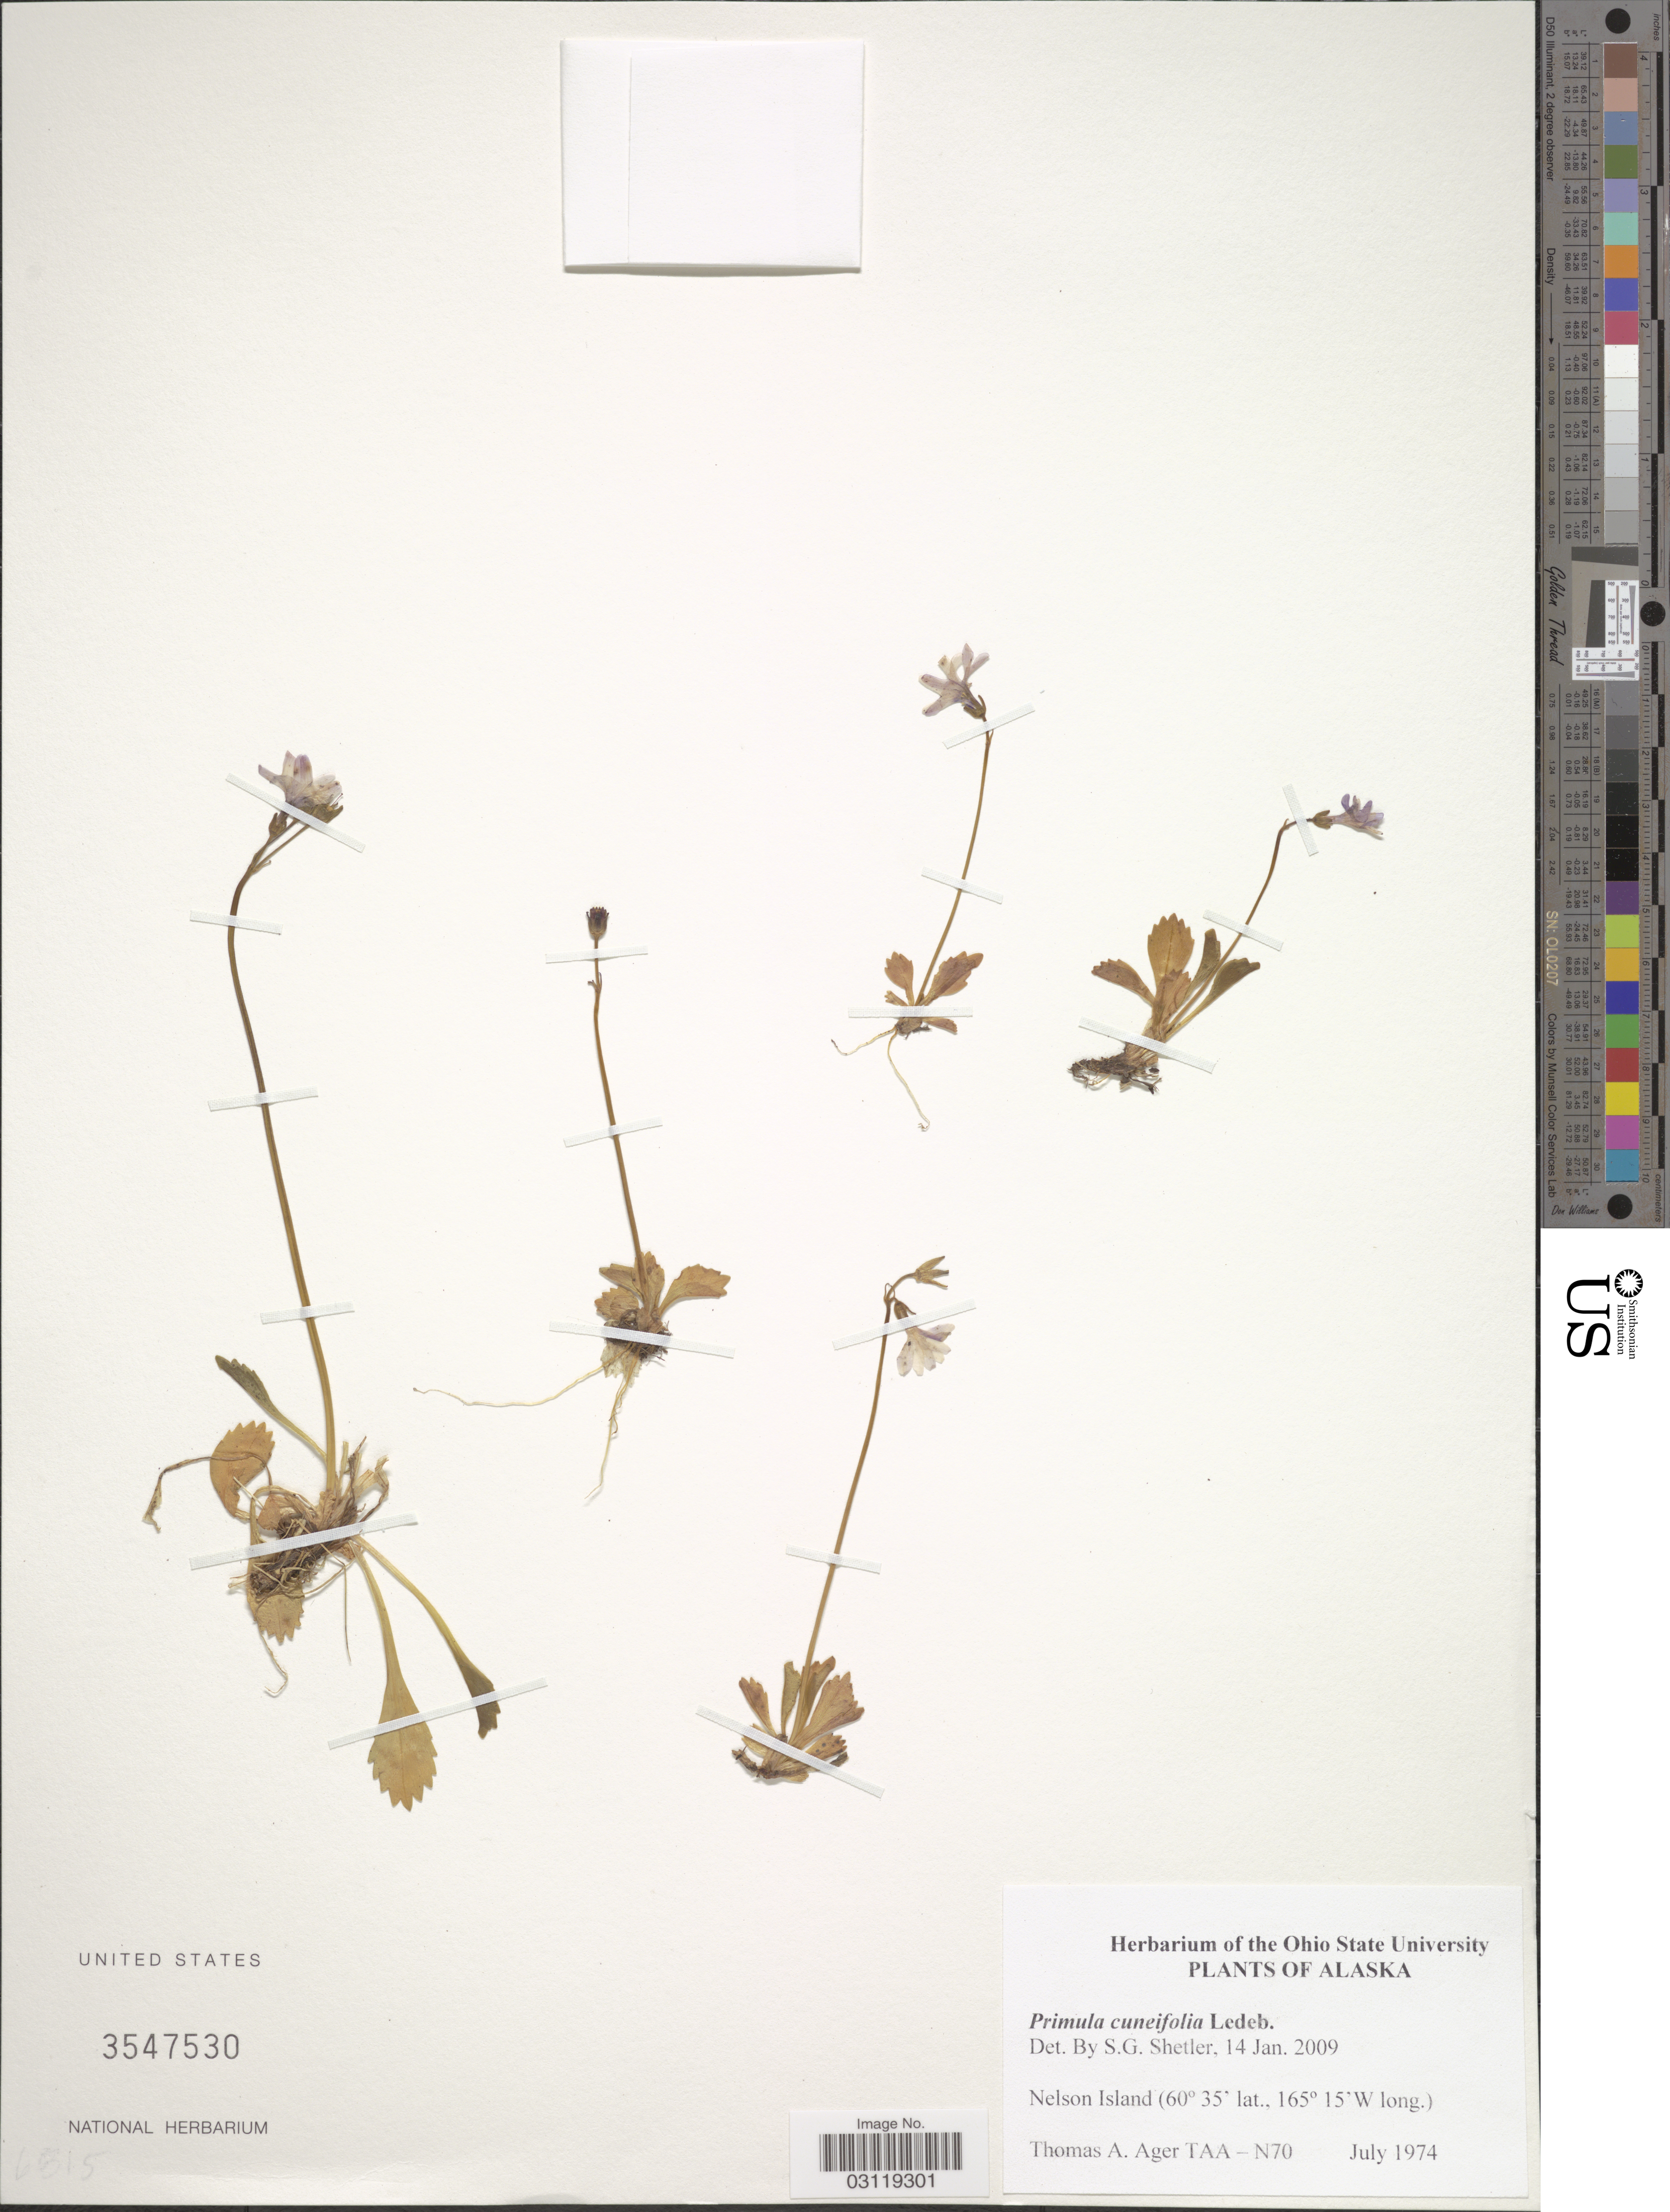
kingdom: Plantae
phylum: Tracheophyta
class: Magnoliopsida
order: Ericales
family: Primulaceae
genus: Primula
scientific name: Primula cuneifolia subsp. cuneifolia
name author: Ledeb.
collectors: T. A. Ager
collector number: TAA-N70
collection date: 1974-07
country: United States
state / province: Alaska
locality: Nelson Island.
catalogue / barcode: US 3547530